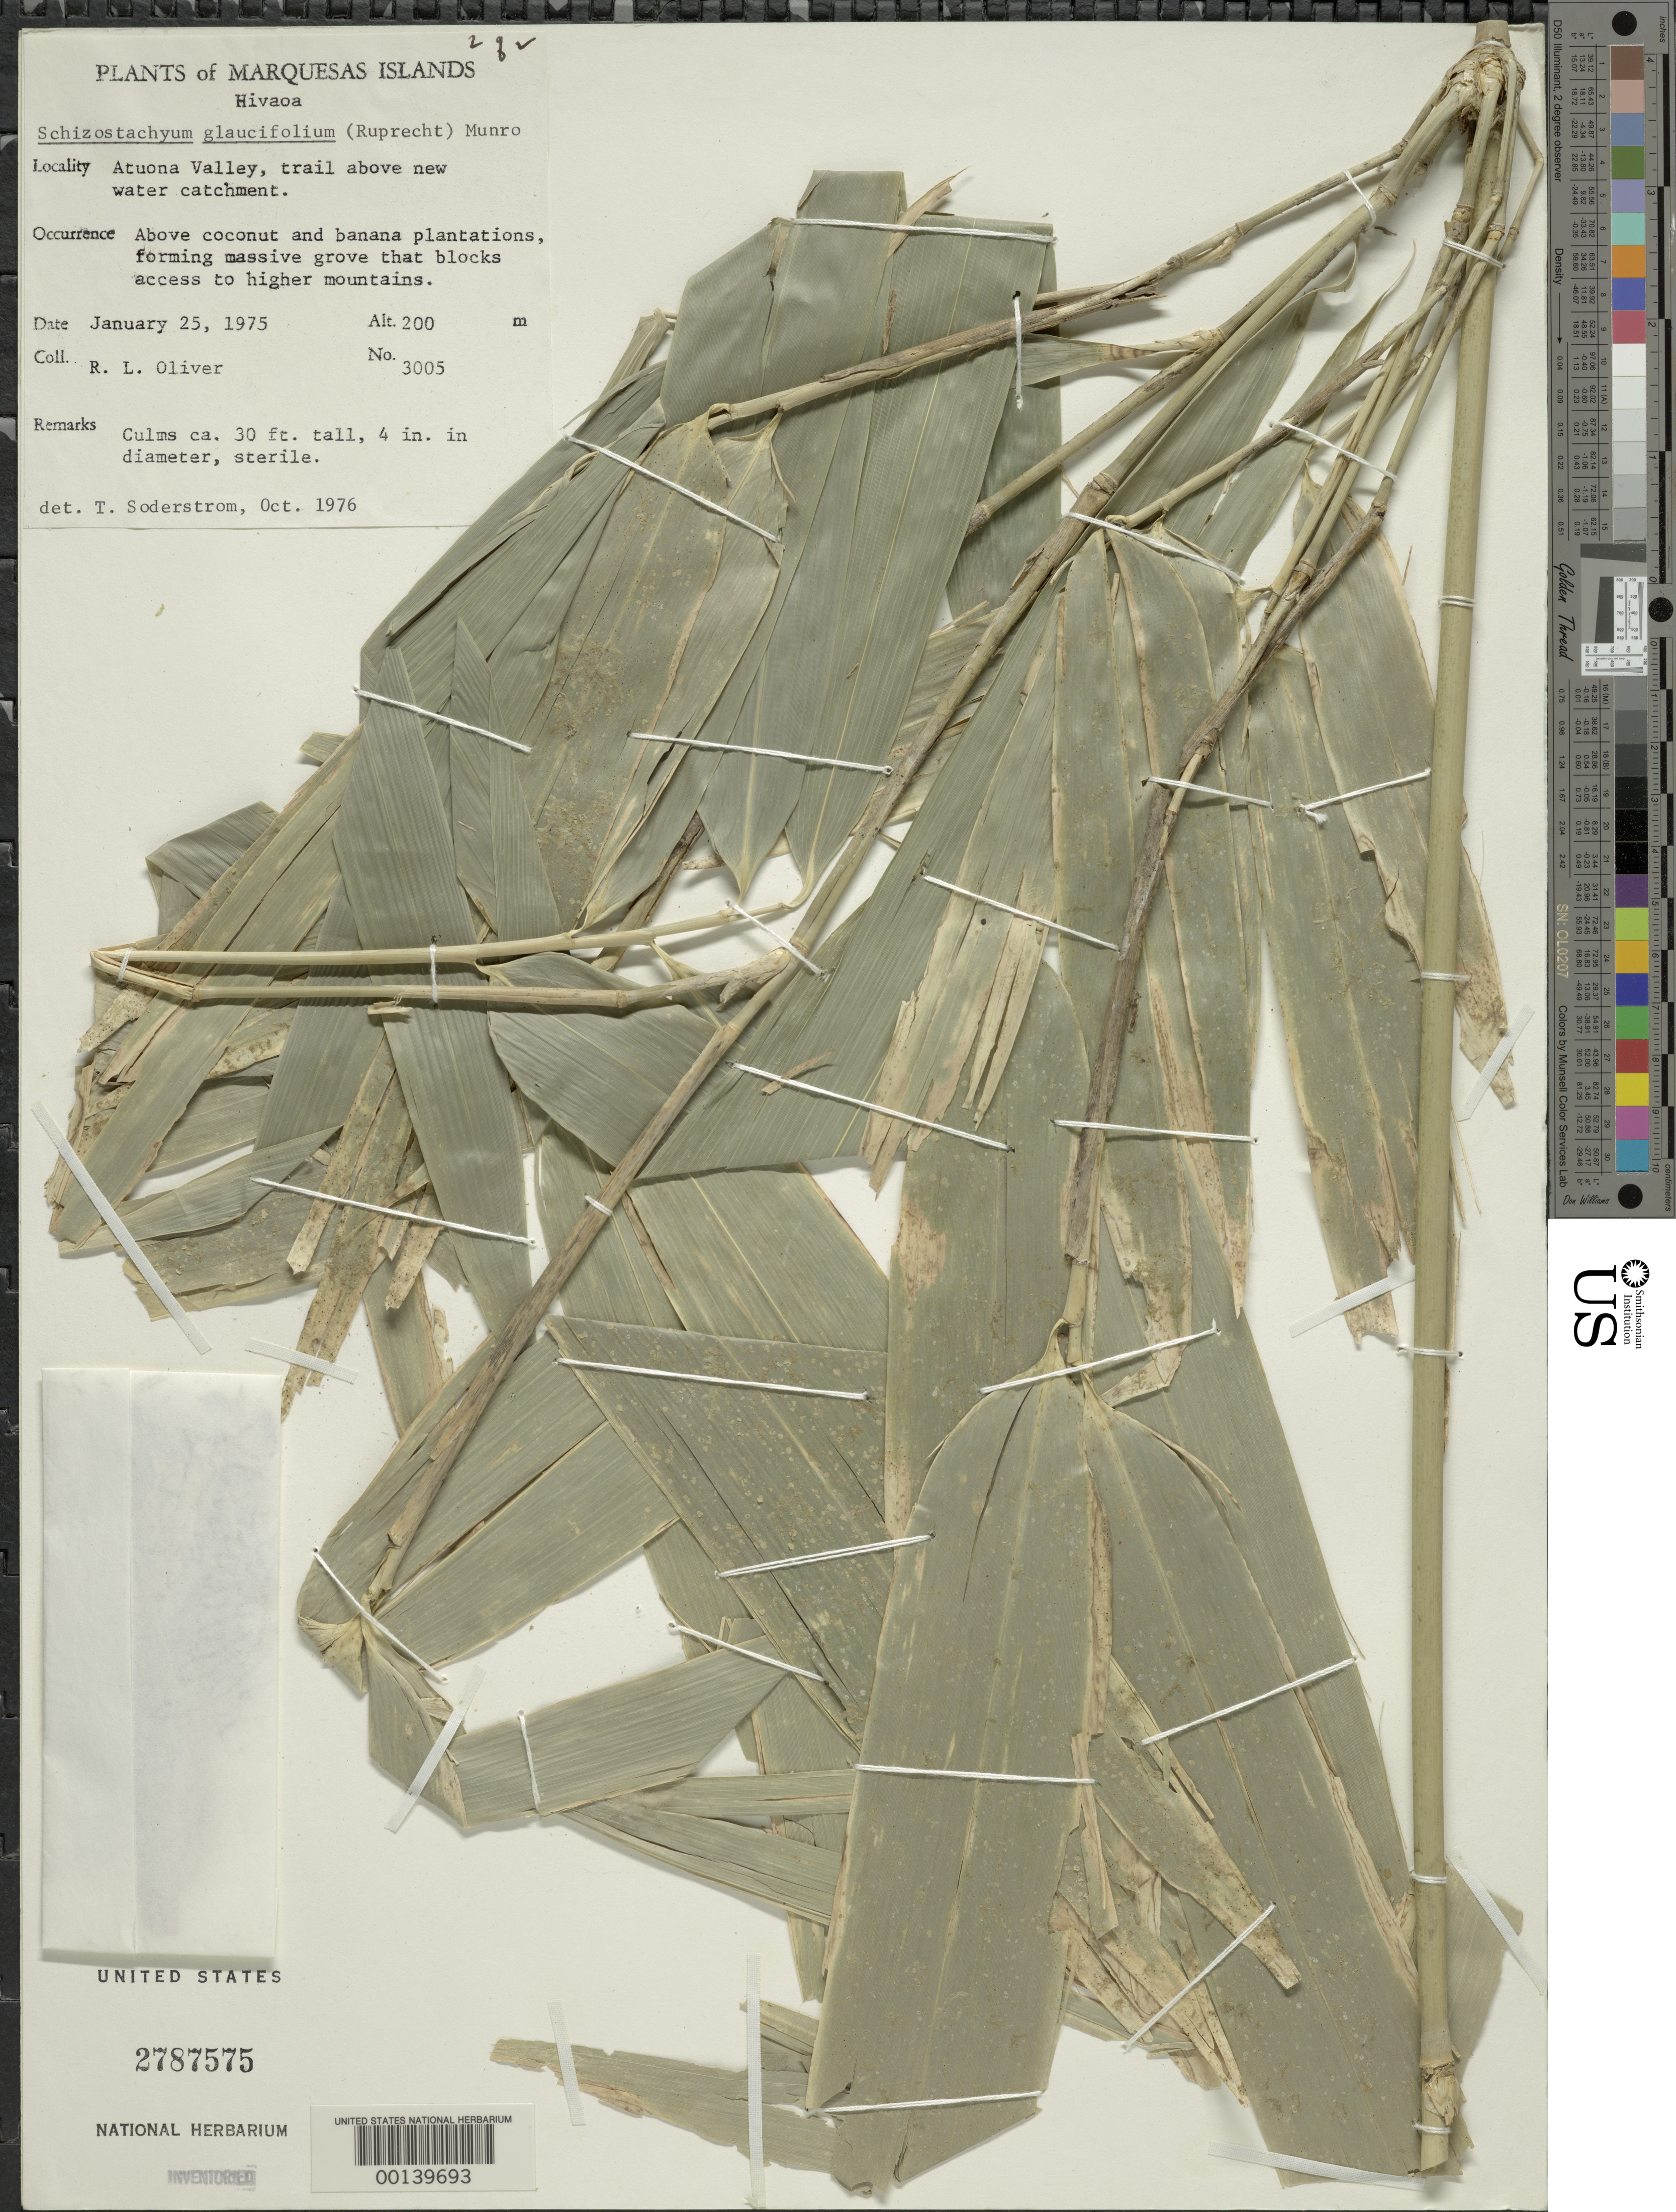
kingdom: Plantae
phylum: Tracheophyta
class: Liliopsida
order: Poales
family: Poaceae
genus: Schizostachyum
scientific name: Schizostachyum glaucifolium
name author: (Rupr.) Munro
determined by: Peterson, P. M.; Judziewicz, E. J.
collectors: R. L. Oliver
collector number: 3005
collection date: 1975-01-25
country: French Polynesia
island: Hiva Oa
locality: Atuona Valley, trail above new water catchment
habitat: above coconut and banana plantations, forming massive grove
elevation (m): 200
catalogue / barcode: US 2787575